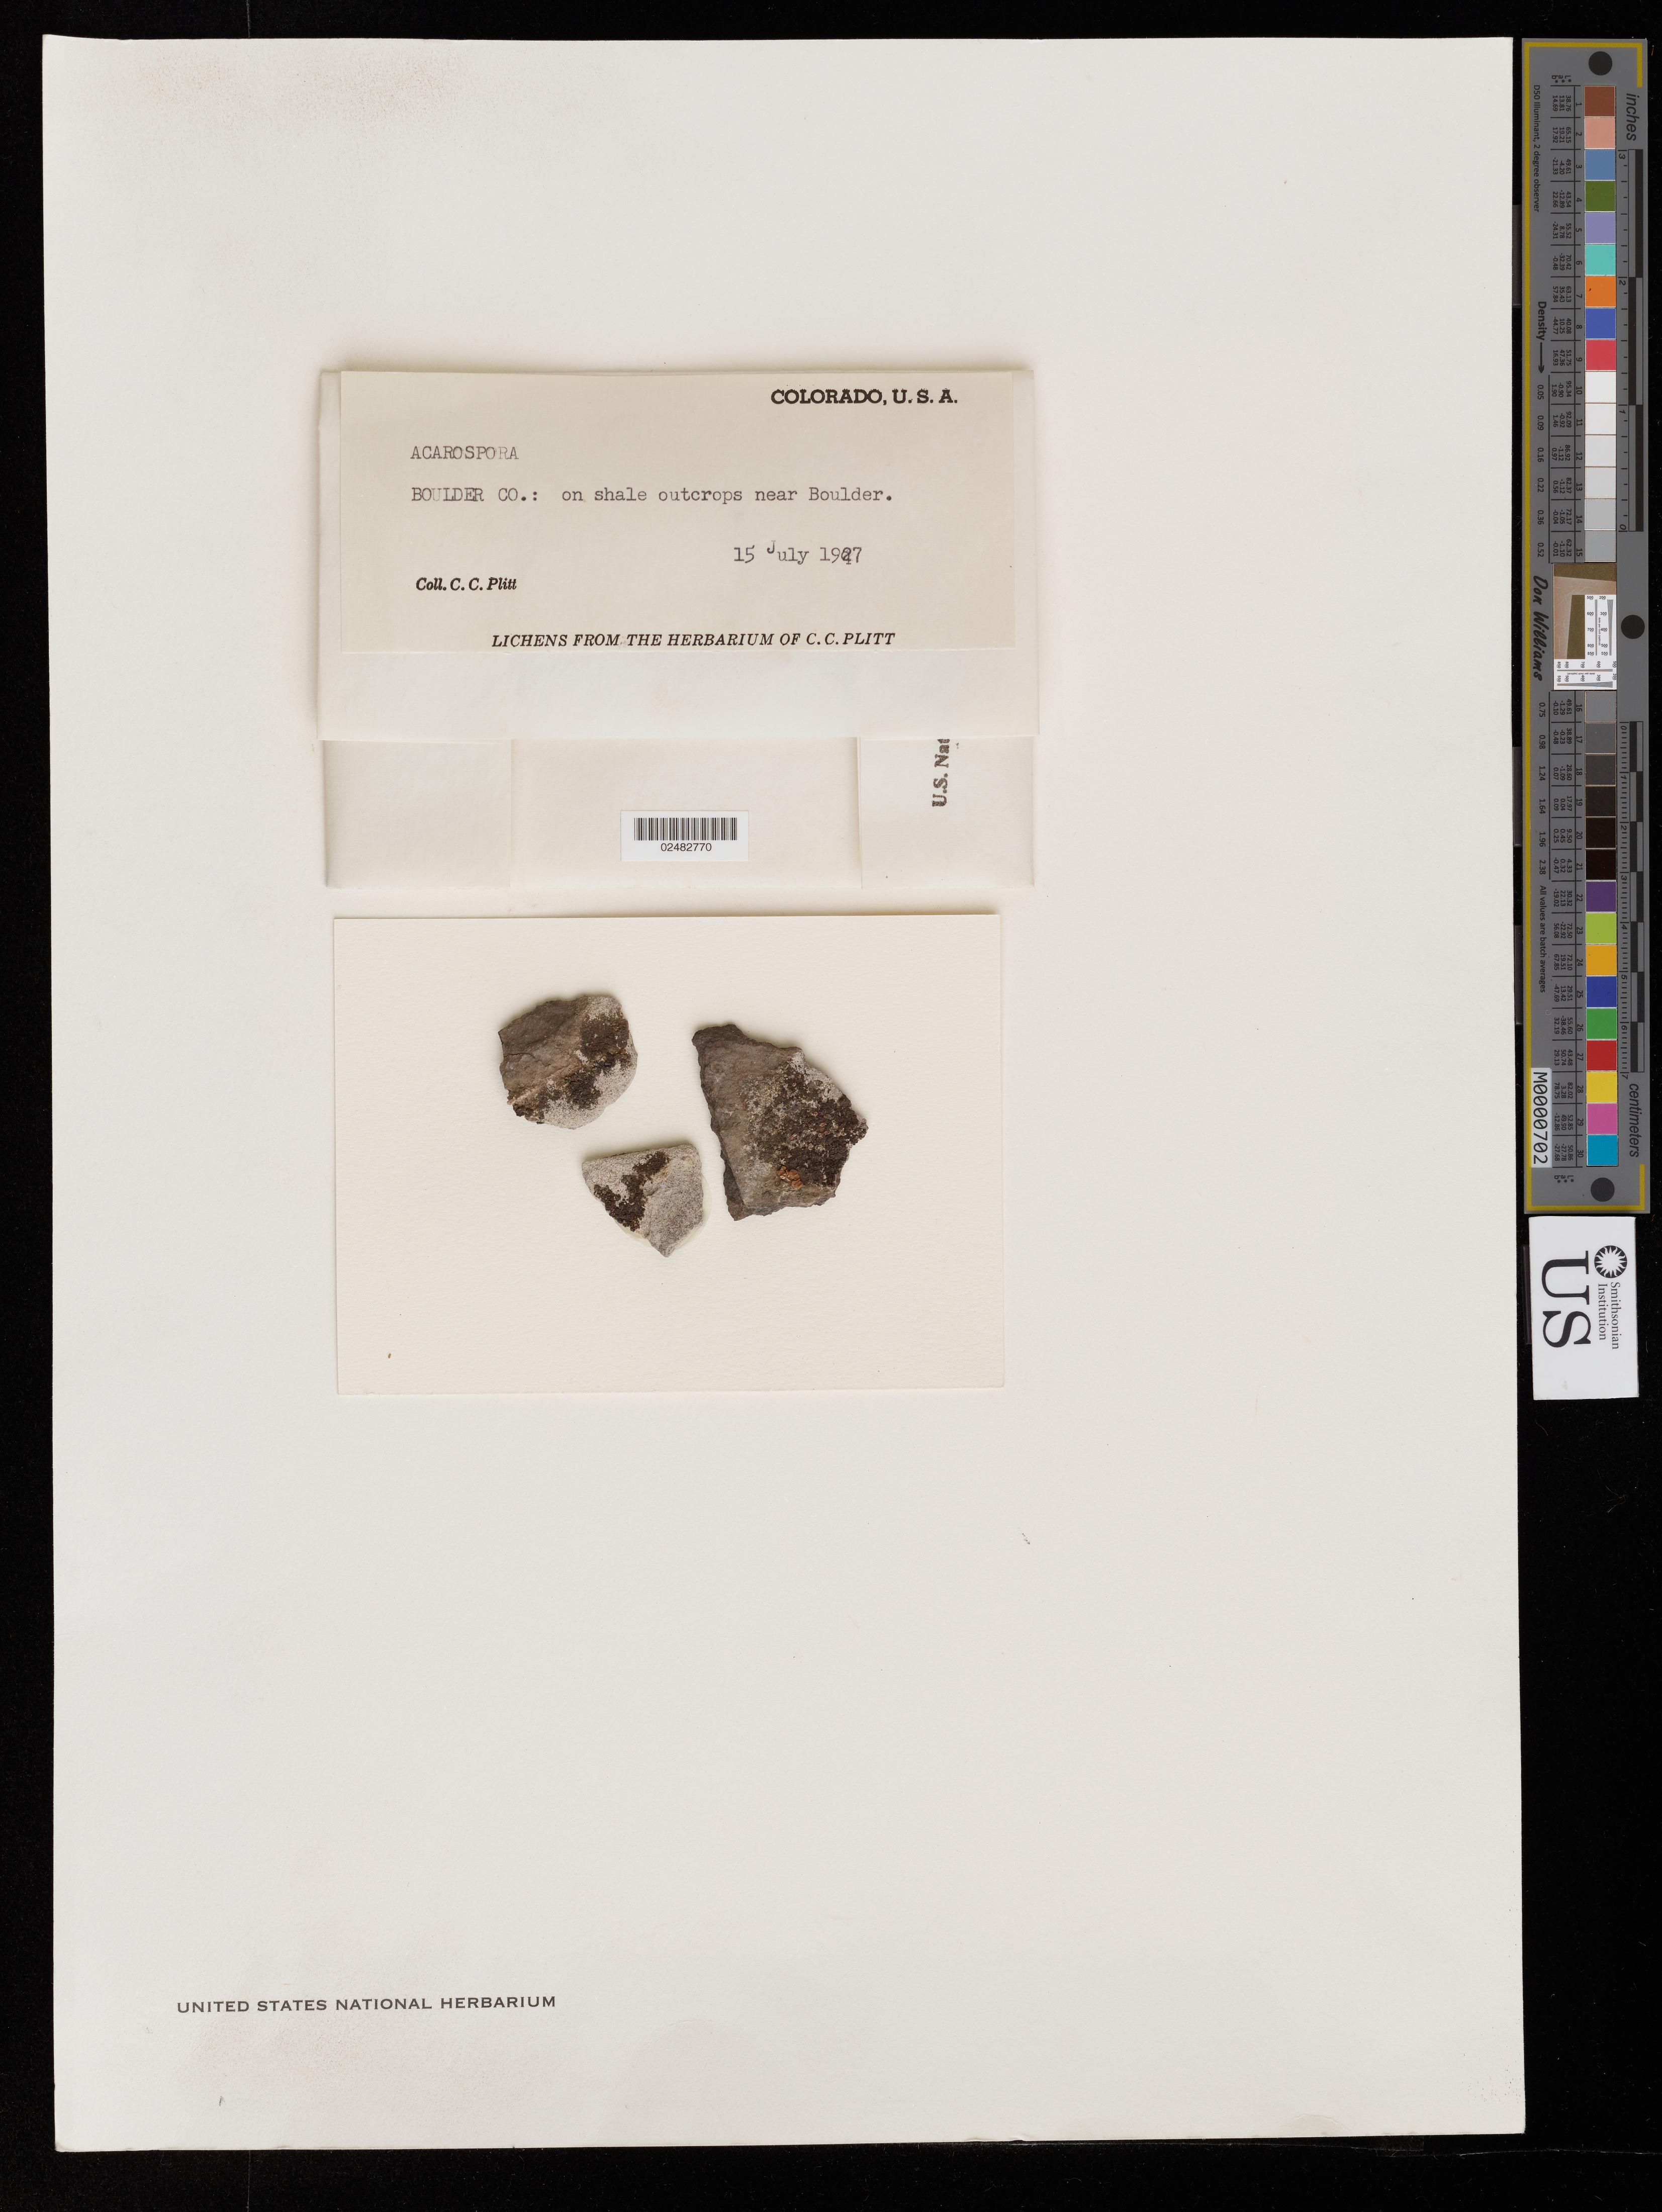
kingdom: Fungi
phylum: Ascomycota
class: Lecanoromycetes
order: Acarosporales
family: Acarosporaceae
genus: Acarospora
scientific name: Acarospora sp.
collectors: C. Plitt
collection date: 1927-07-15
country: United States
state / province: Colorado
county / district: Boulder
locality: Near Boulder